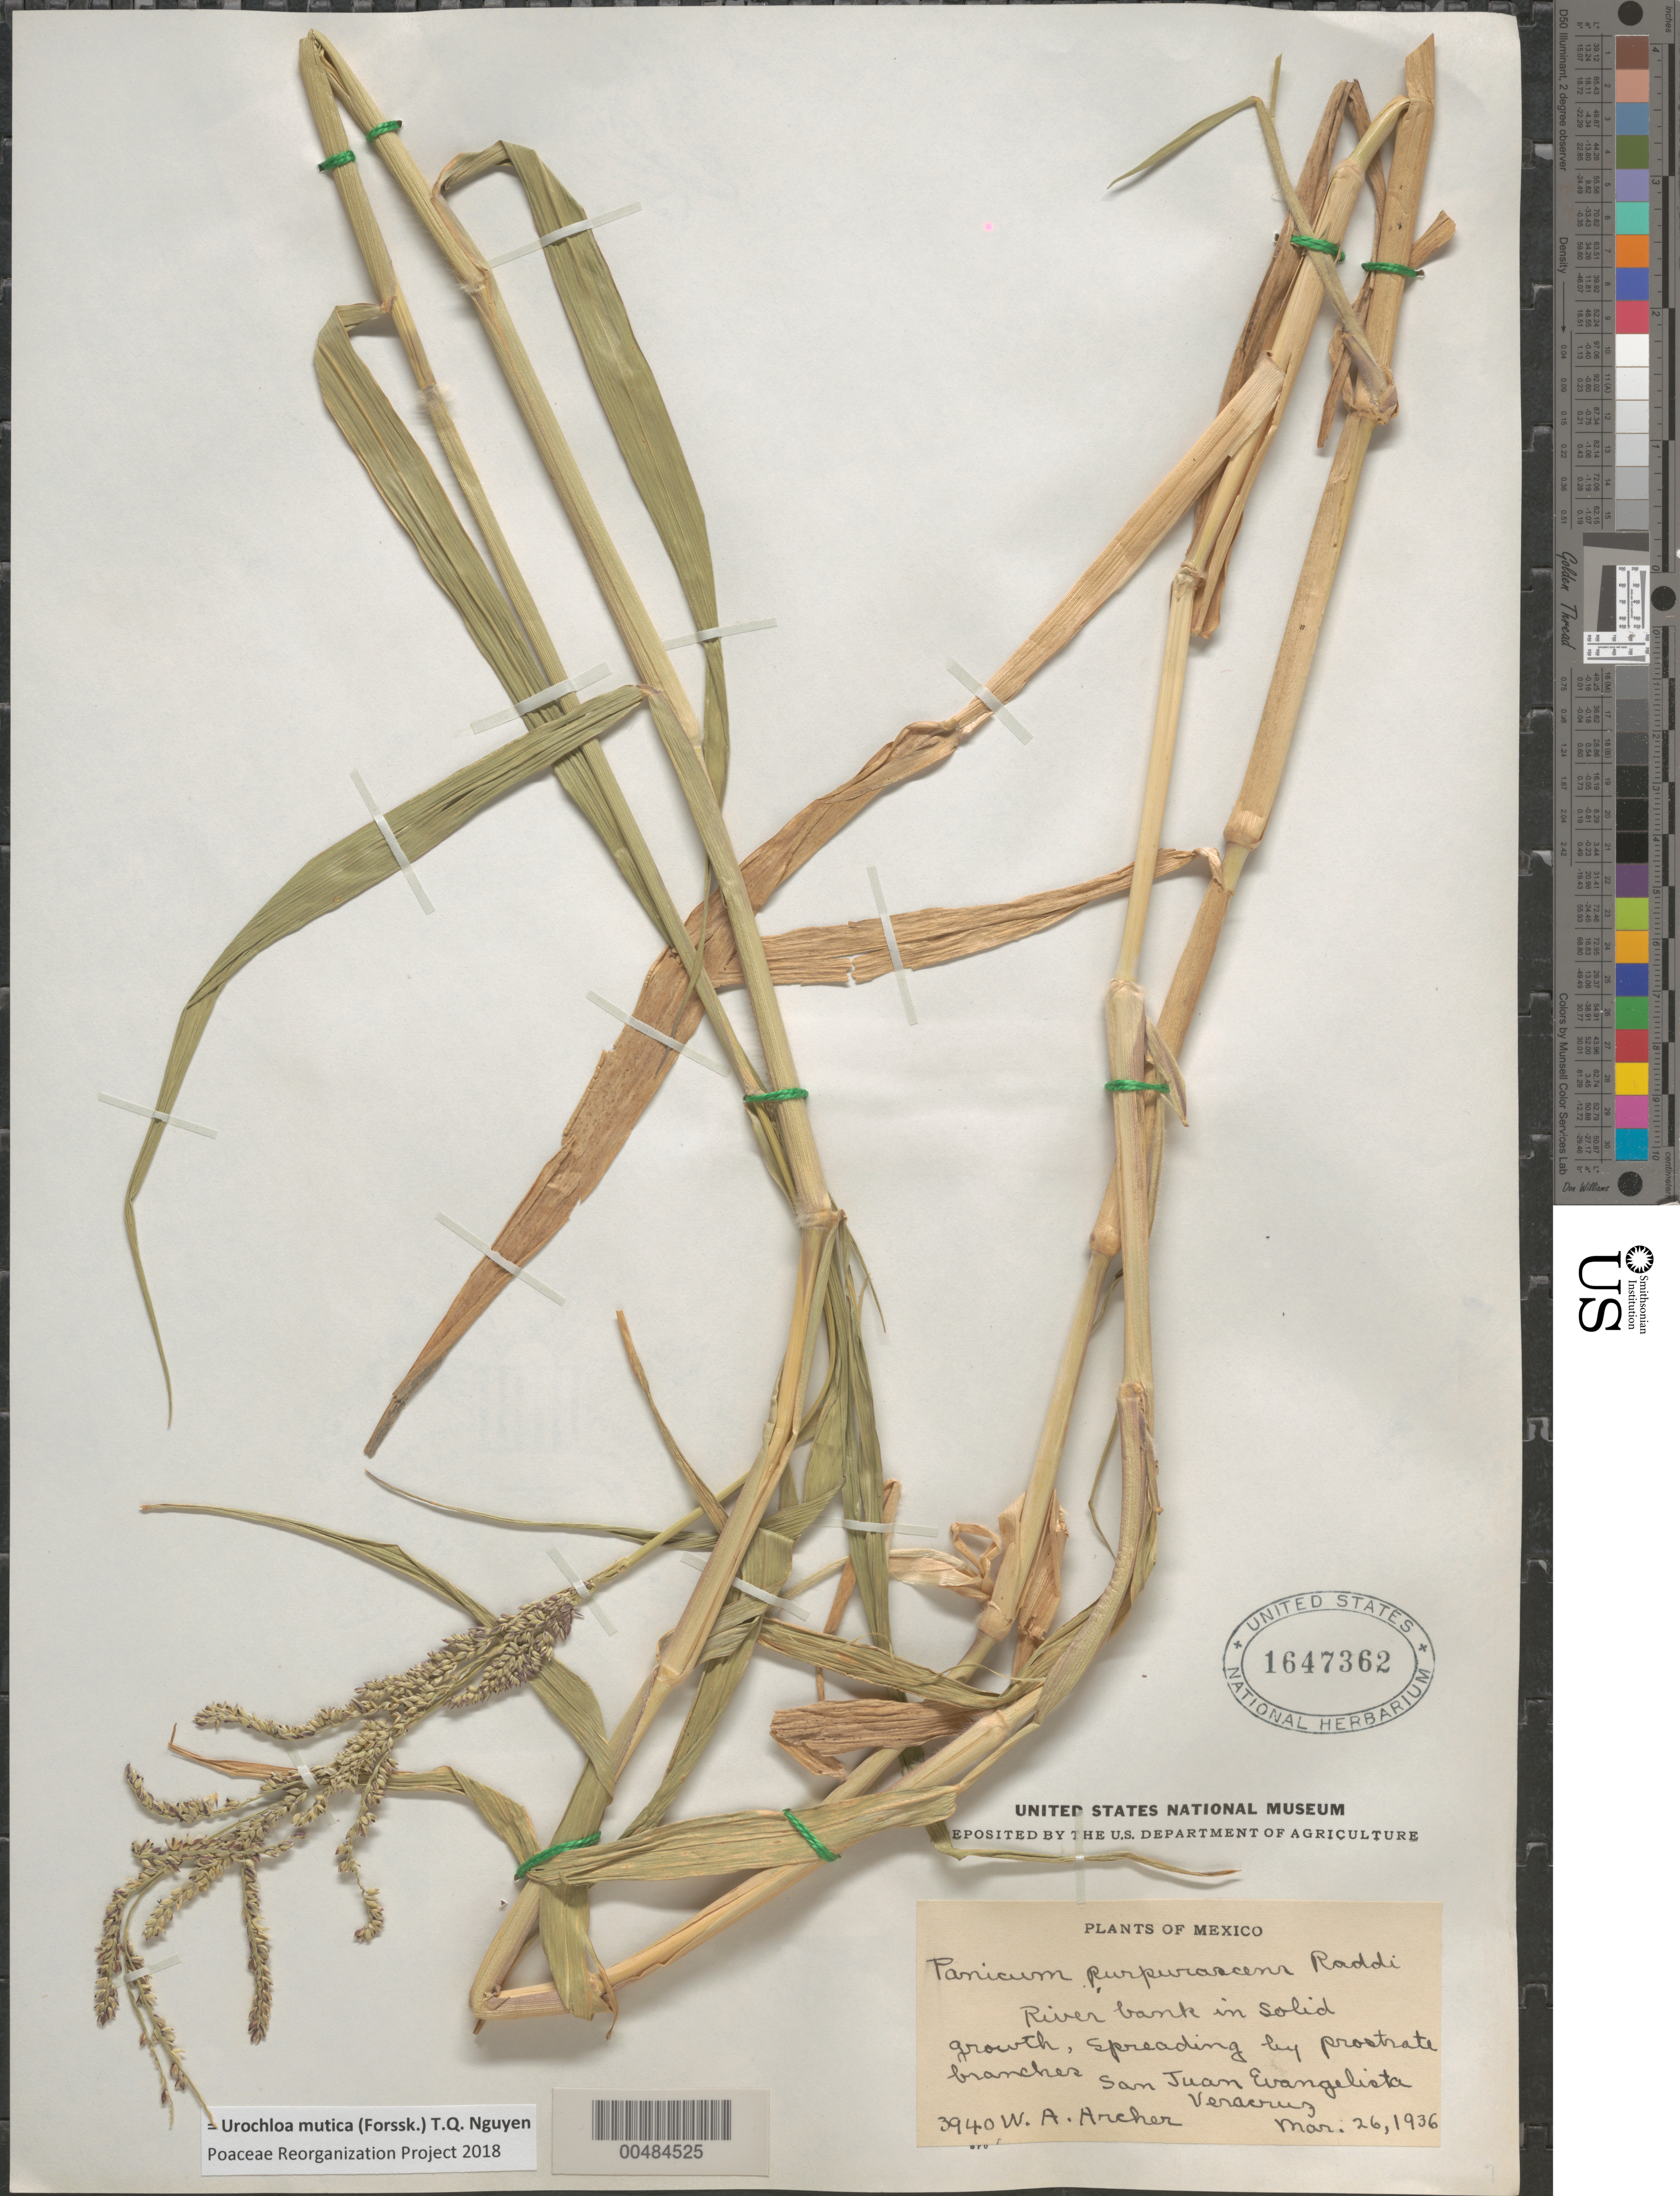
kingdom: Plantae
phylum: Tracheophyta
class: Liliopsida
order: Poales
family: Poaceae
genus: Brachiaria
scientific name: Brachiaria mutica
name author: (Forssk.) Stapf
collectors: W. A. Archer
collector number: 3940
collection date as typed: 26 Mar 1936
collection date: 1936-03-26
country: Mexico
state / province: Veracruz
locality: San Juan Evangelista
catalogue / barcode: US 1647362